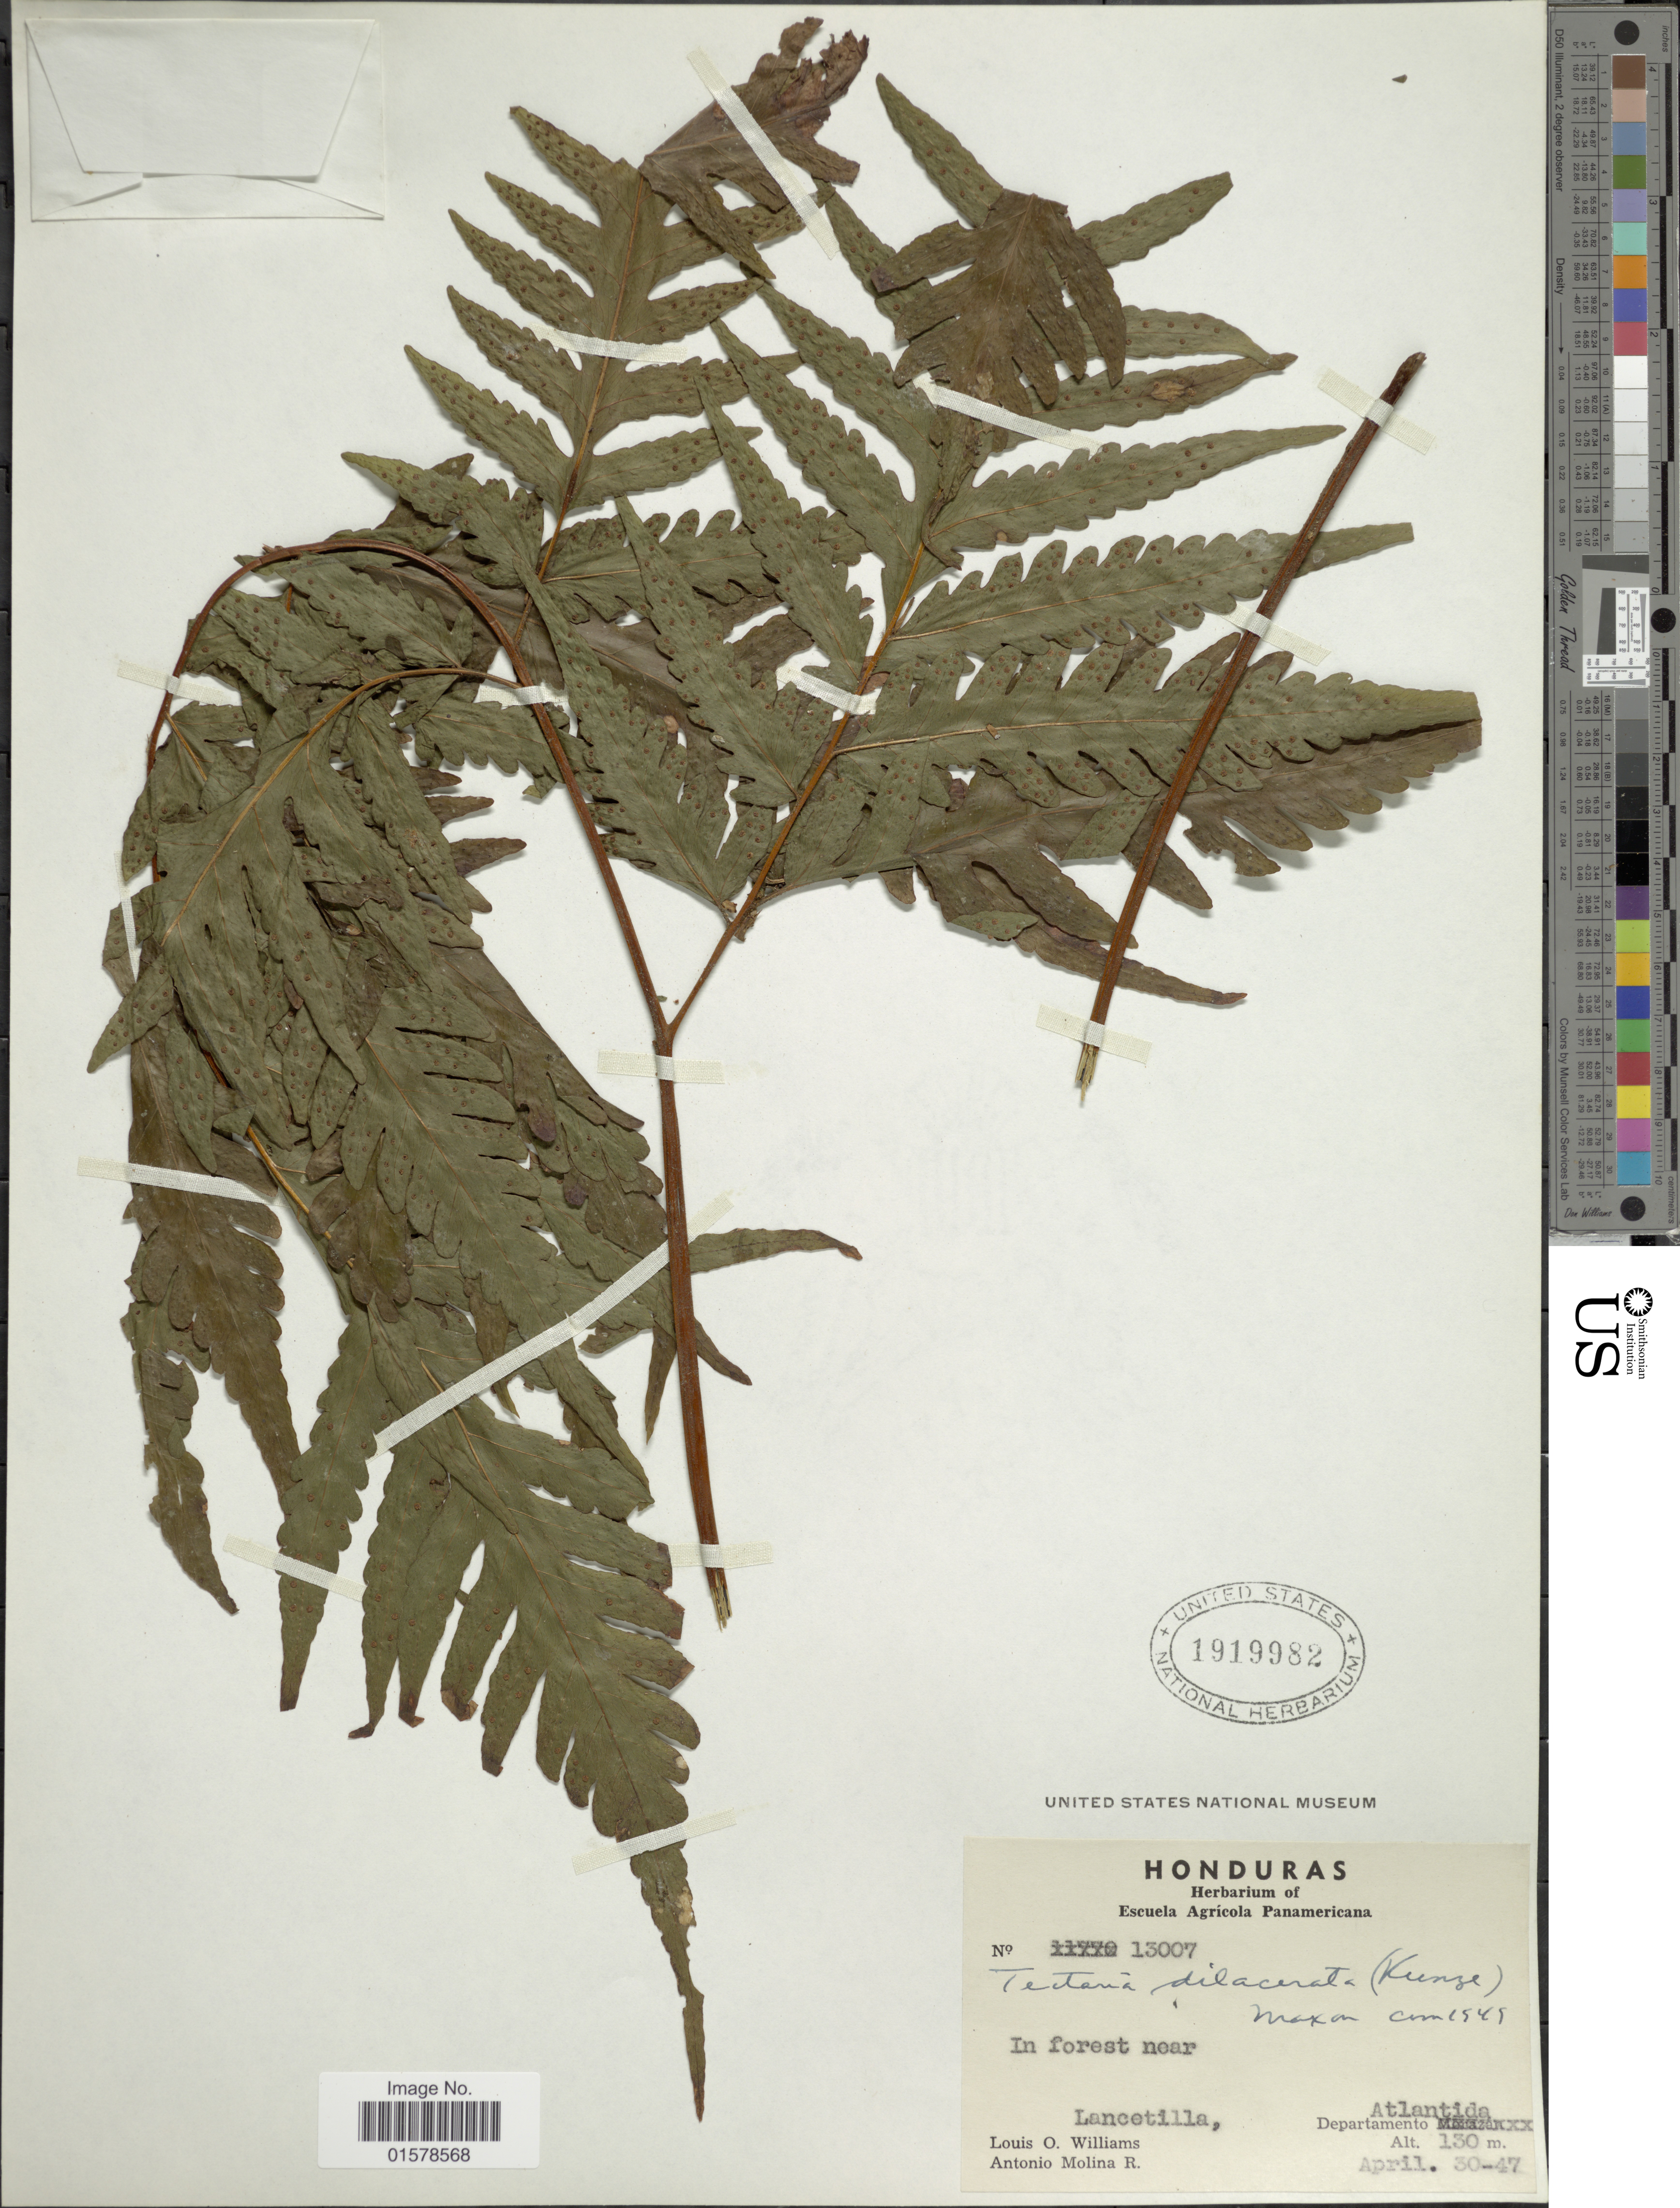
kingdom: Plantae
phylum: Tracheophyta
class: Polypodiopsida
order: Polypodiales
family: Tectariaceae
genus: Tectaria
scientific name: Tectaria mexicana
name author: (Fée) C.V. Morton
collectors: L. O. Williams & A. Molina R.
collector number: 13007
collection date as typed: Transcribed d/m/y: 30/4/47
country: Honduras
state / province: Atlántida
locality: In forest near Lancetilla, Department of Atlantida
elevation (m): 130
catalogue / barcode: US 1919982